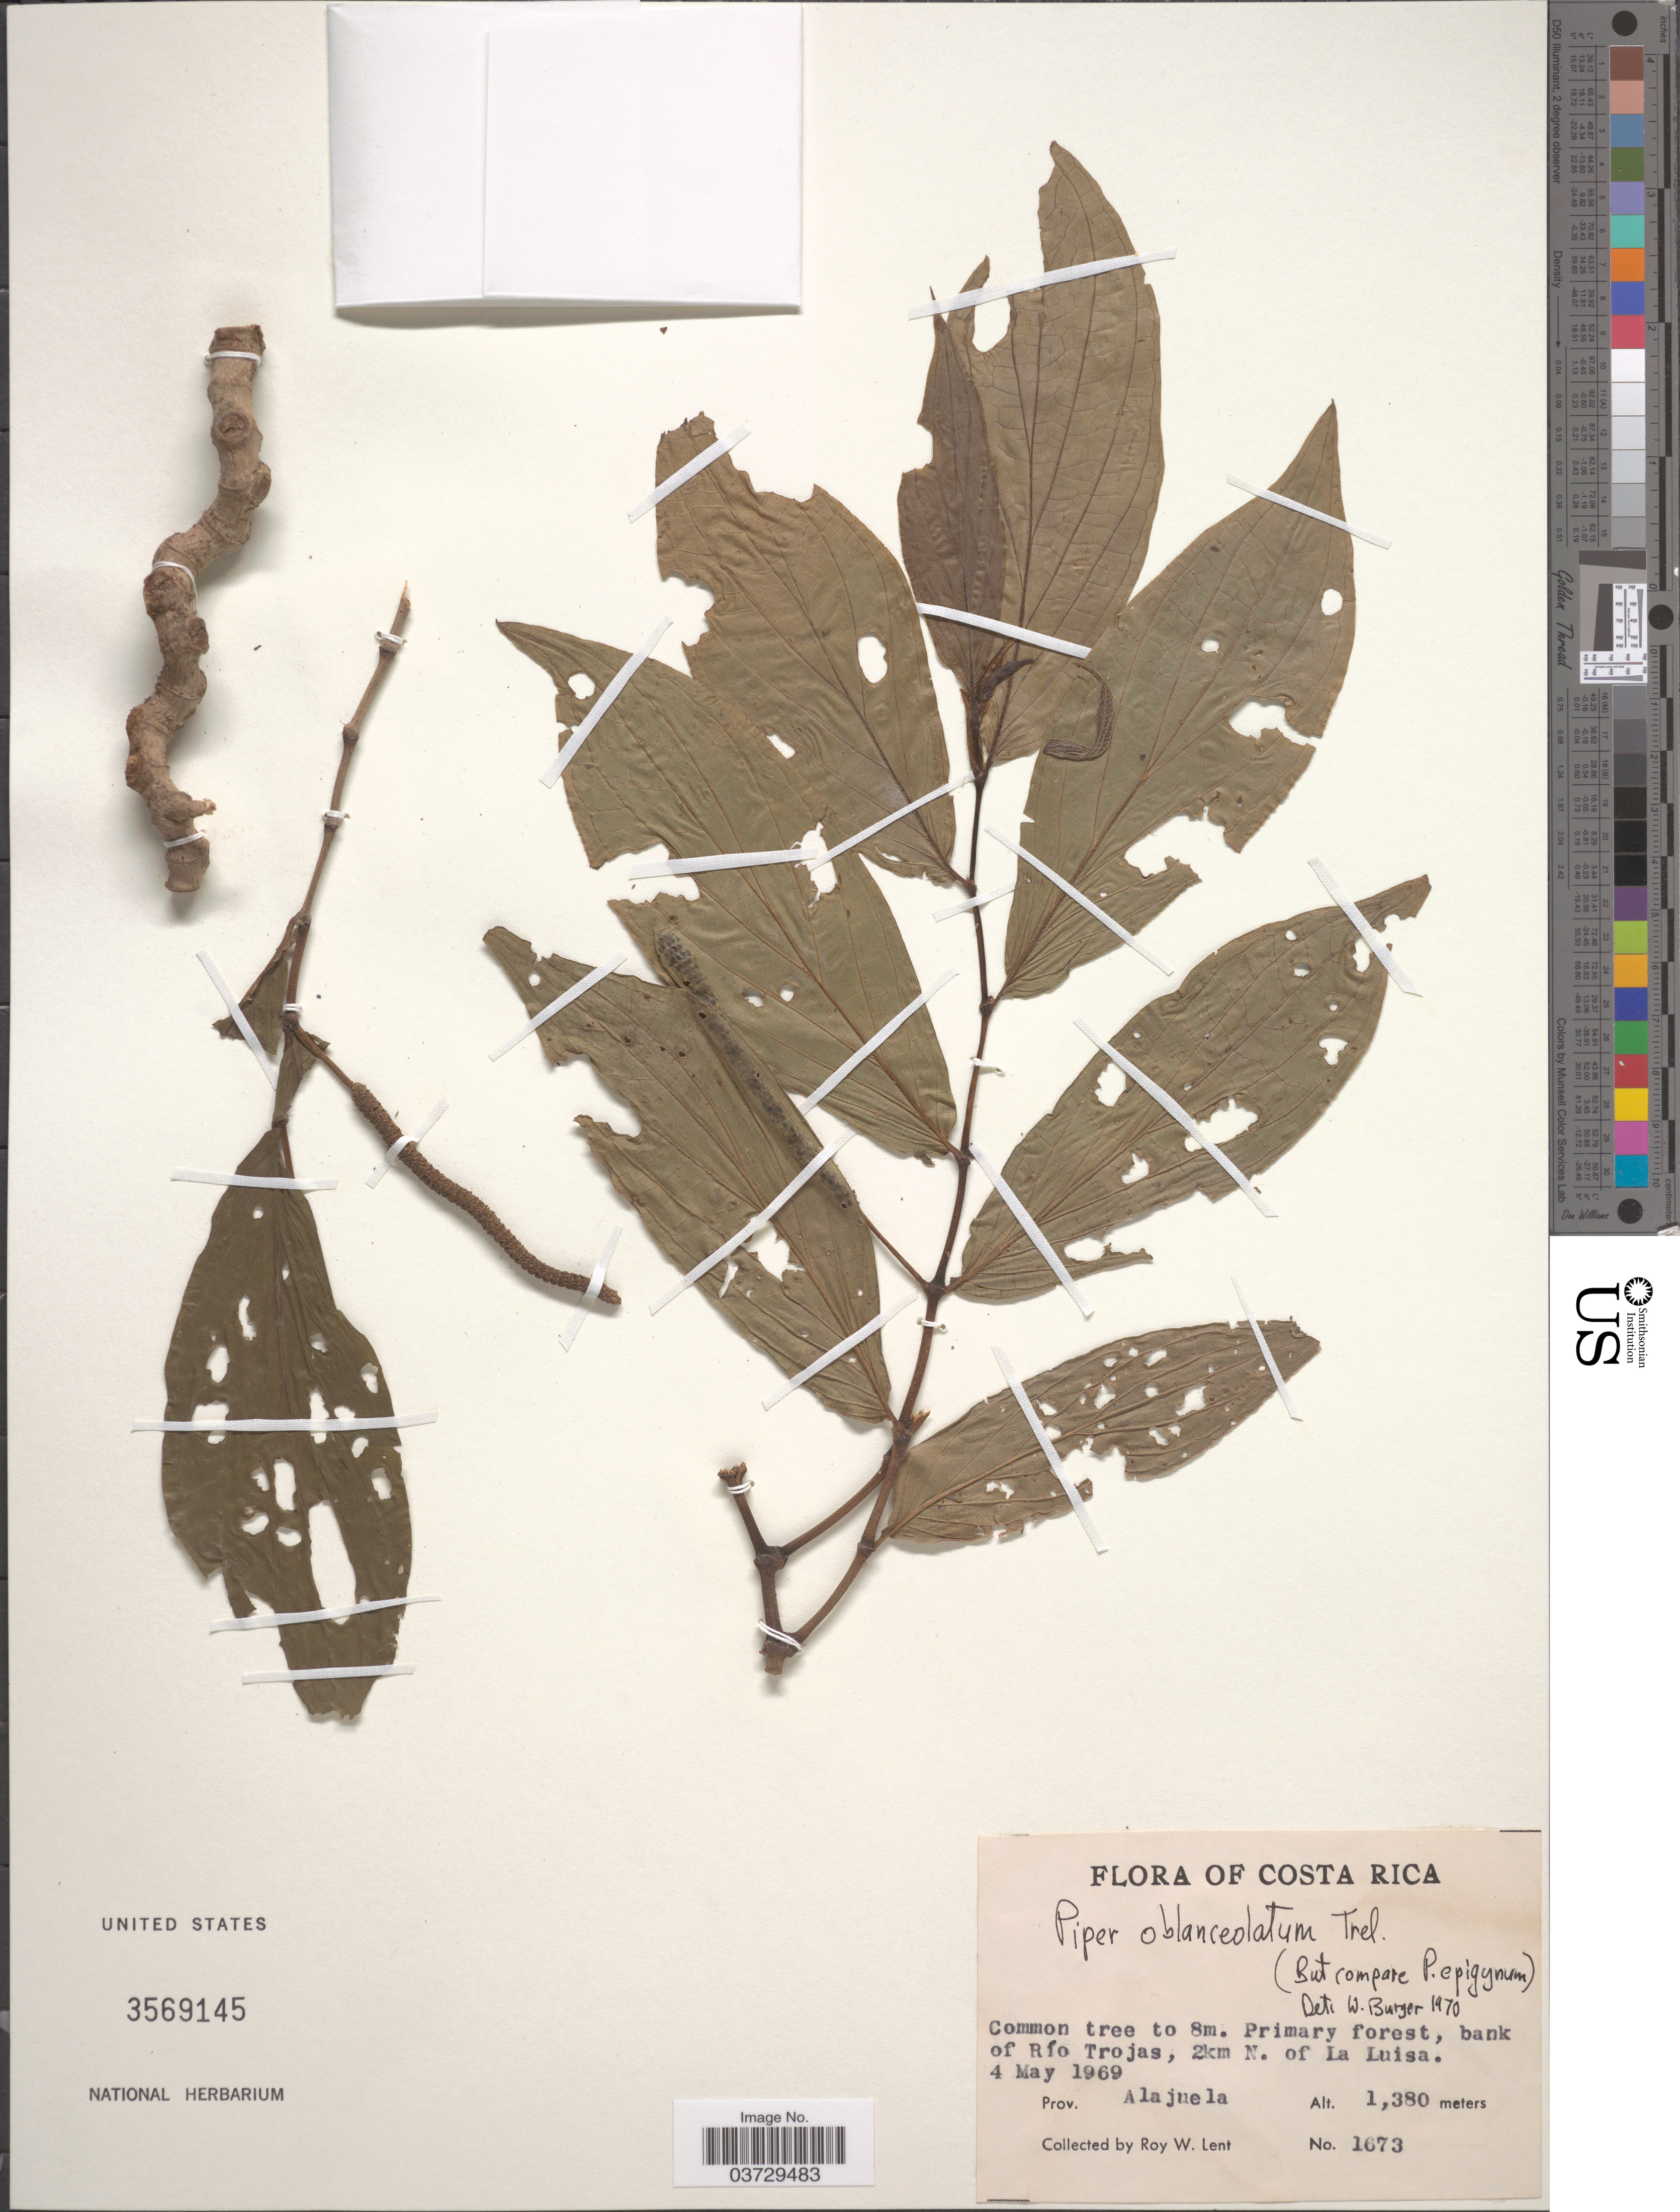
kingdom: Plantae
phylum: Tracheophyta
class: Magnoliopsida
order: Piperales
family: Piperaceae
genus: Piper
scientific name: Piper oblanceolatum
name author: Trel.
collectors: R. W. Lent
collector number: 1673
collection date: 1969-05-04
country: Costa Rica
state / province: Alajuela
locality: Bank of Río Trojas, 2km N. of La Luisa.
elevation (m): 1380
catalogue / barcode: US 3569145